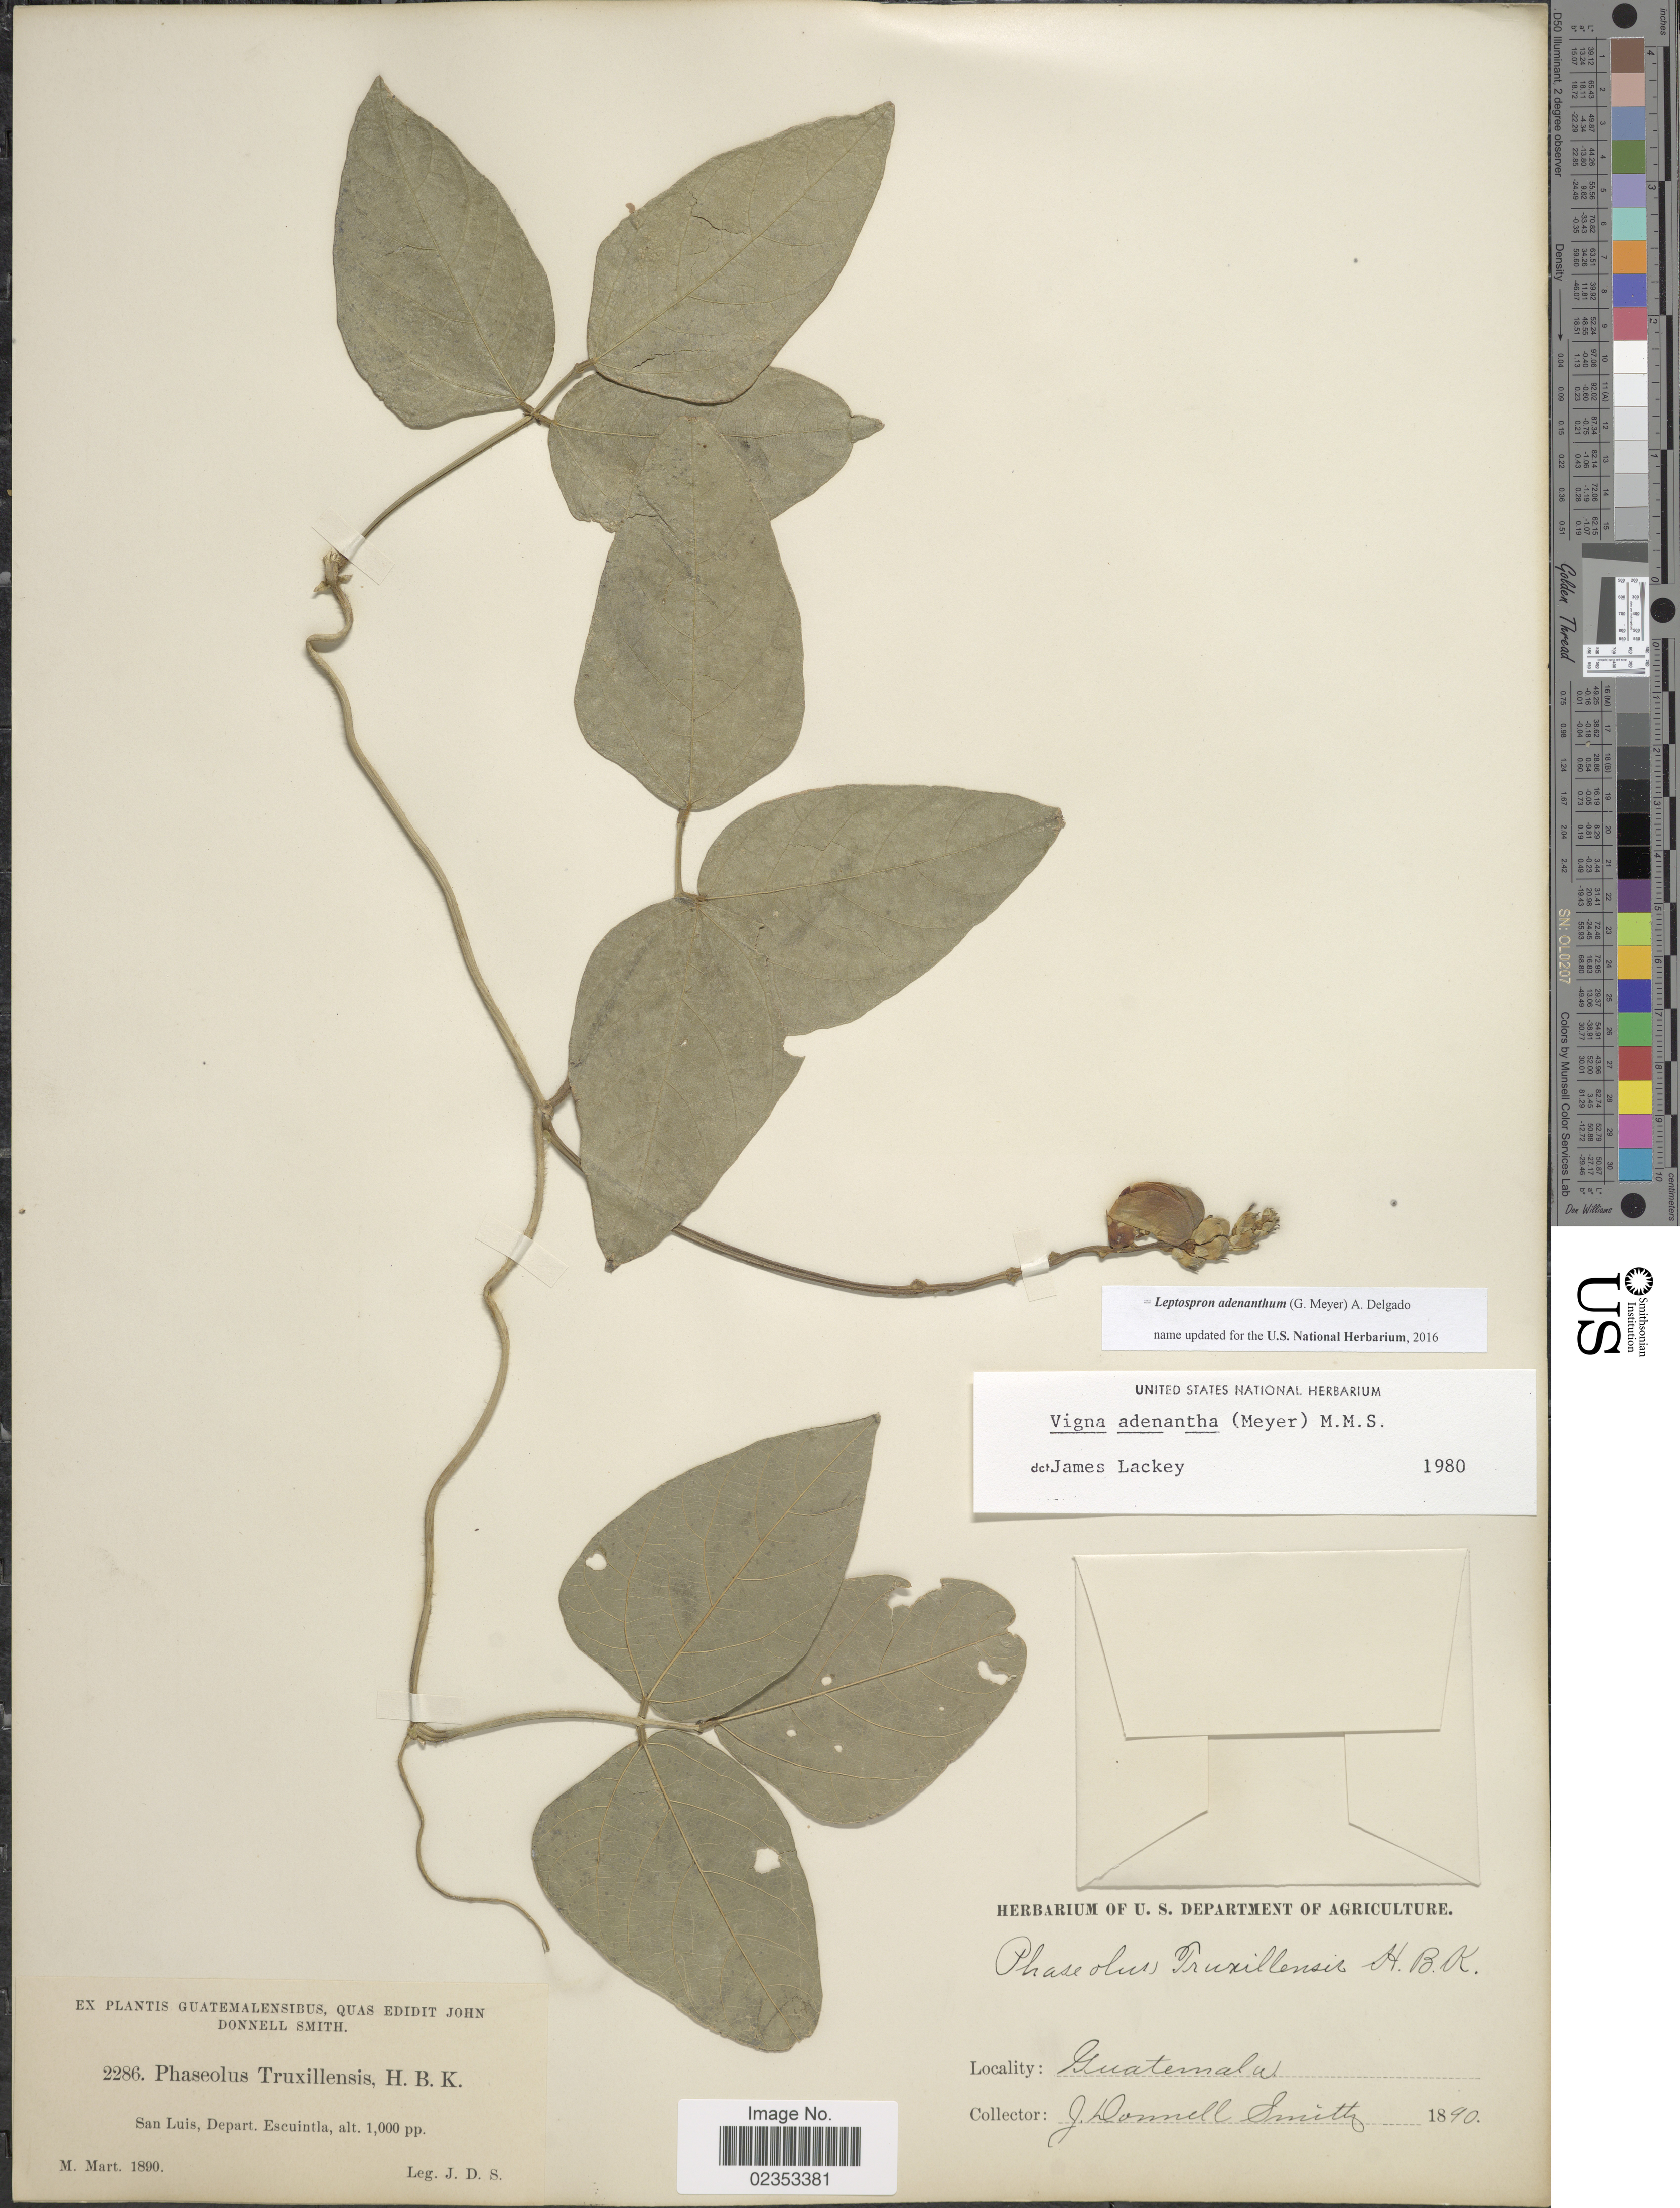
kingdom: Plantae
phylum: Tracheophyta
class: Magnoliopsida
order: Fabales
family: Fabaceae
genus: Leptospron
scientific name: Leptospron adenanthum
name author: (G. Mey.) A. Delgado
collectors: J. Donnell Smith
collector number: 2286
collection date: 1890-03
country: Guatemala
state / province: Escuintla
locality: San Luis.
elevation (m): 305